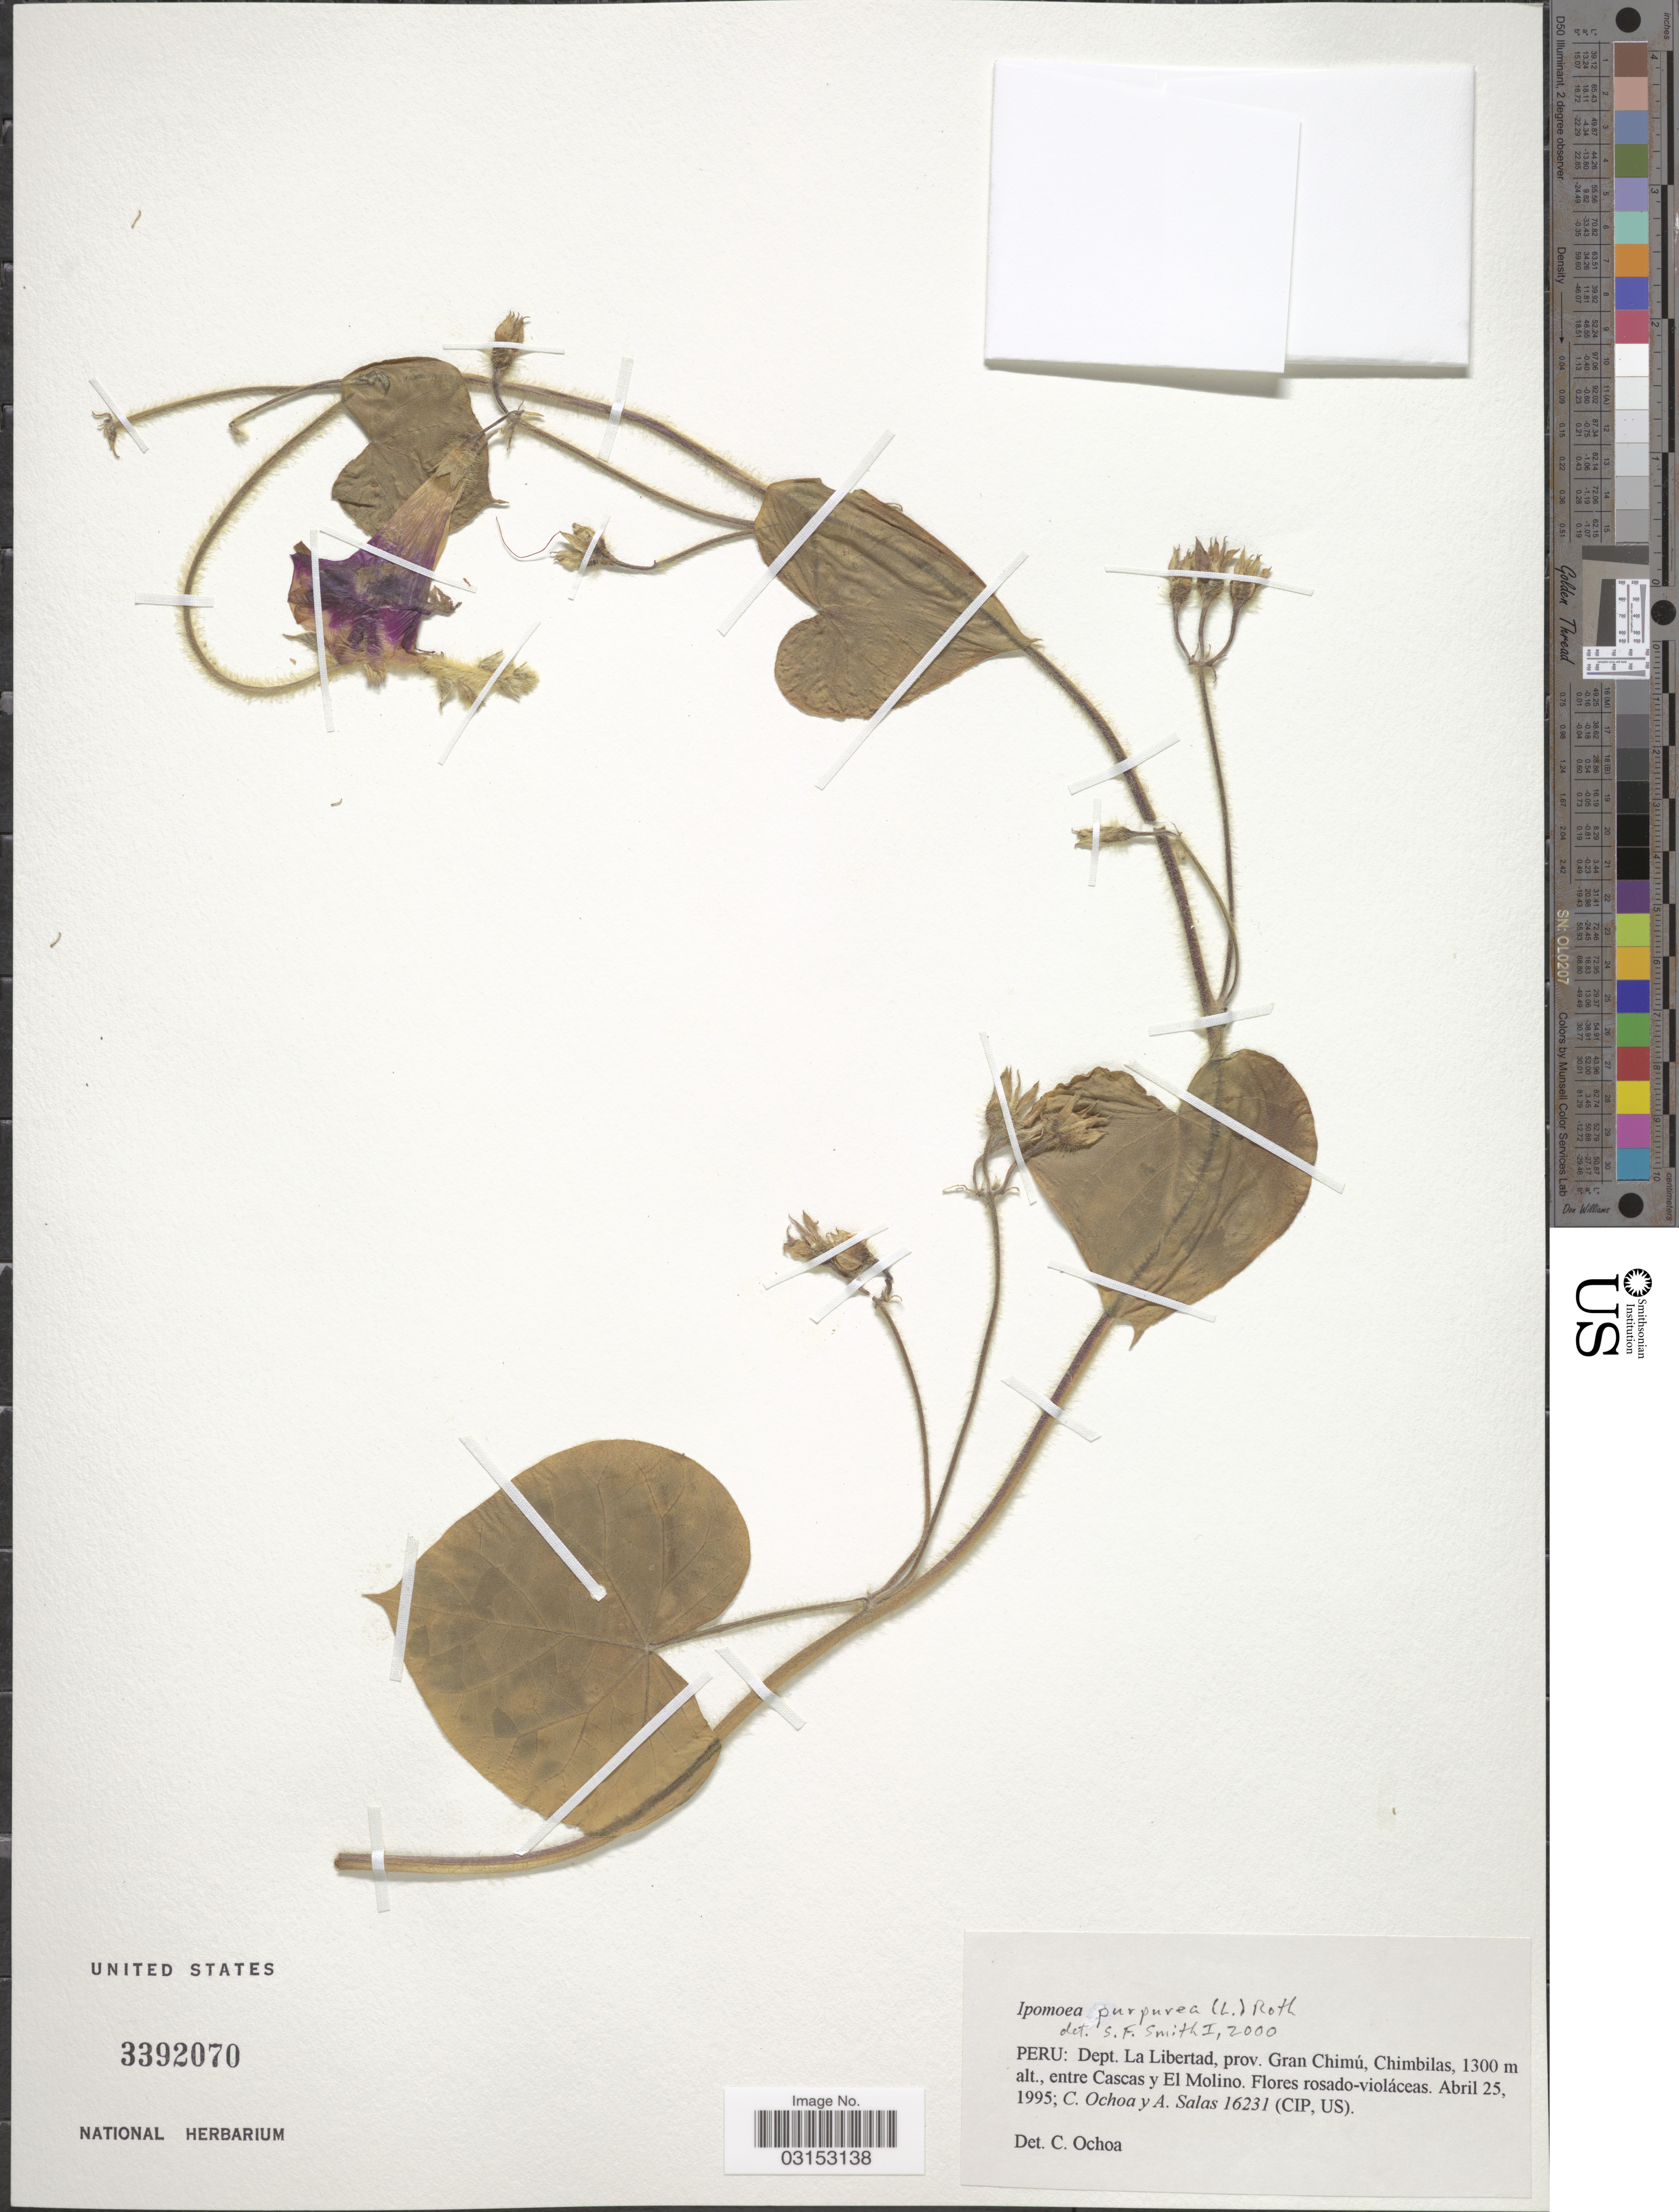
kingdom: Plantae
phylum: Tracheophyta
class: Magnoliopsida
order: Solanales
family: Convolvulaceae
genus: Ipomoea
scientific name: Ipomoea purpurea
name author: (L.) Roth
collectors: C. Ochoa & A. Salas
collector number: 16231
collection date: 1995-04-25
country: Peru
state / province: La Libertad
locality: Dept. La Libertad, prov. Gran Chimú, Chimbilas, entre Cascas y El Molino.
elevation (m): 1300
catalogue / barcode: US 3392070